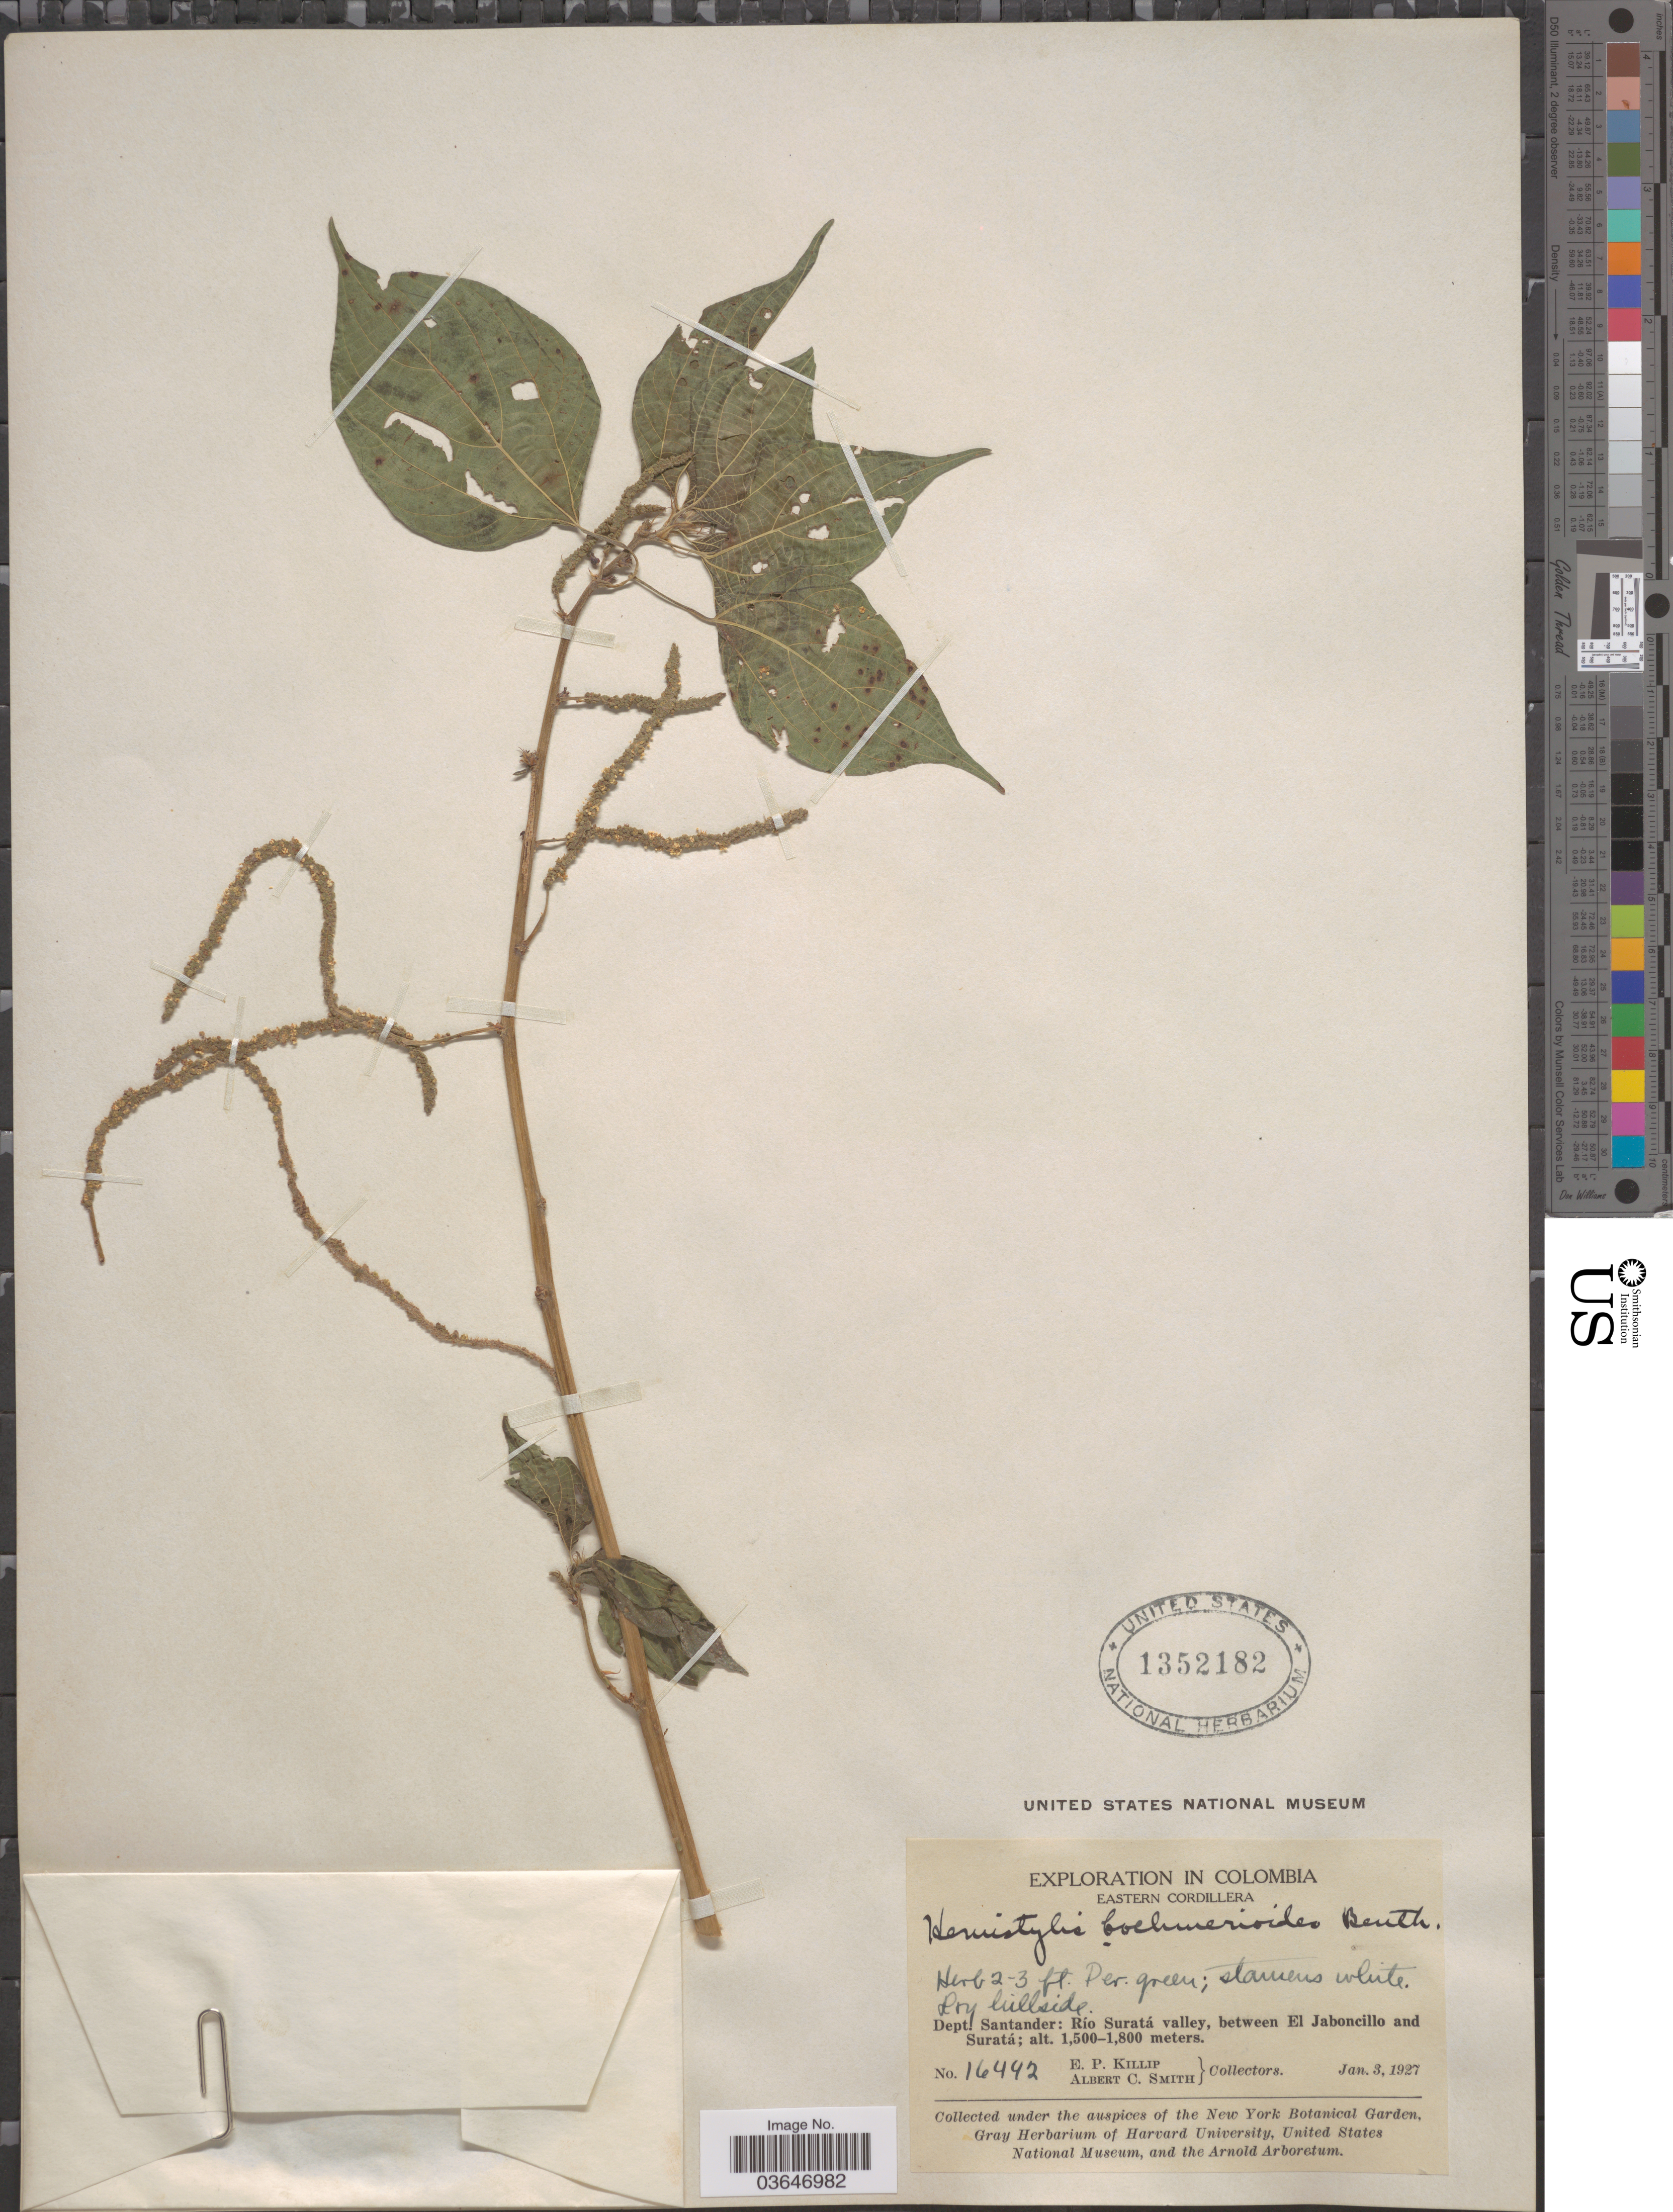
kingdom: Plantae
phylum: Tracheophyta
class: Magnoliopsida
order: Rosales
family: Urticaceae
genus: Hemistylus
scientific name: Hemistylus boehmerioides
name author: Benth.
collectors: E. P. Killip & A. C. Smith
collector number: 16442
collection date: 1927-01-03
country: Colombia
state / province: Santander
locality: Eastern Cordillera. Dept. Santander: Río Suratá valley, between El Jaboncillo and Suratá.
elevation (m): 1500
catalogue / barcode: US 1352182